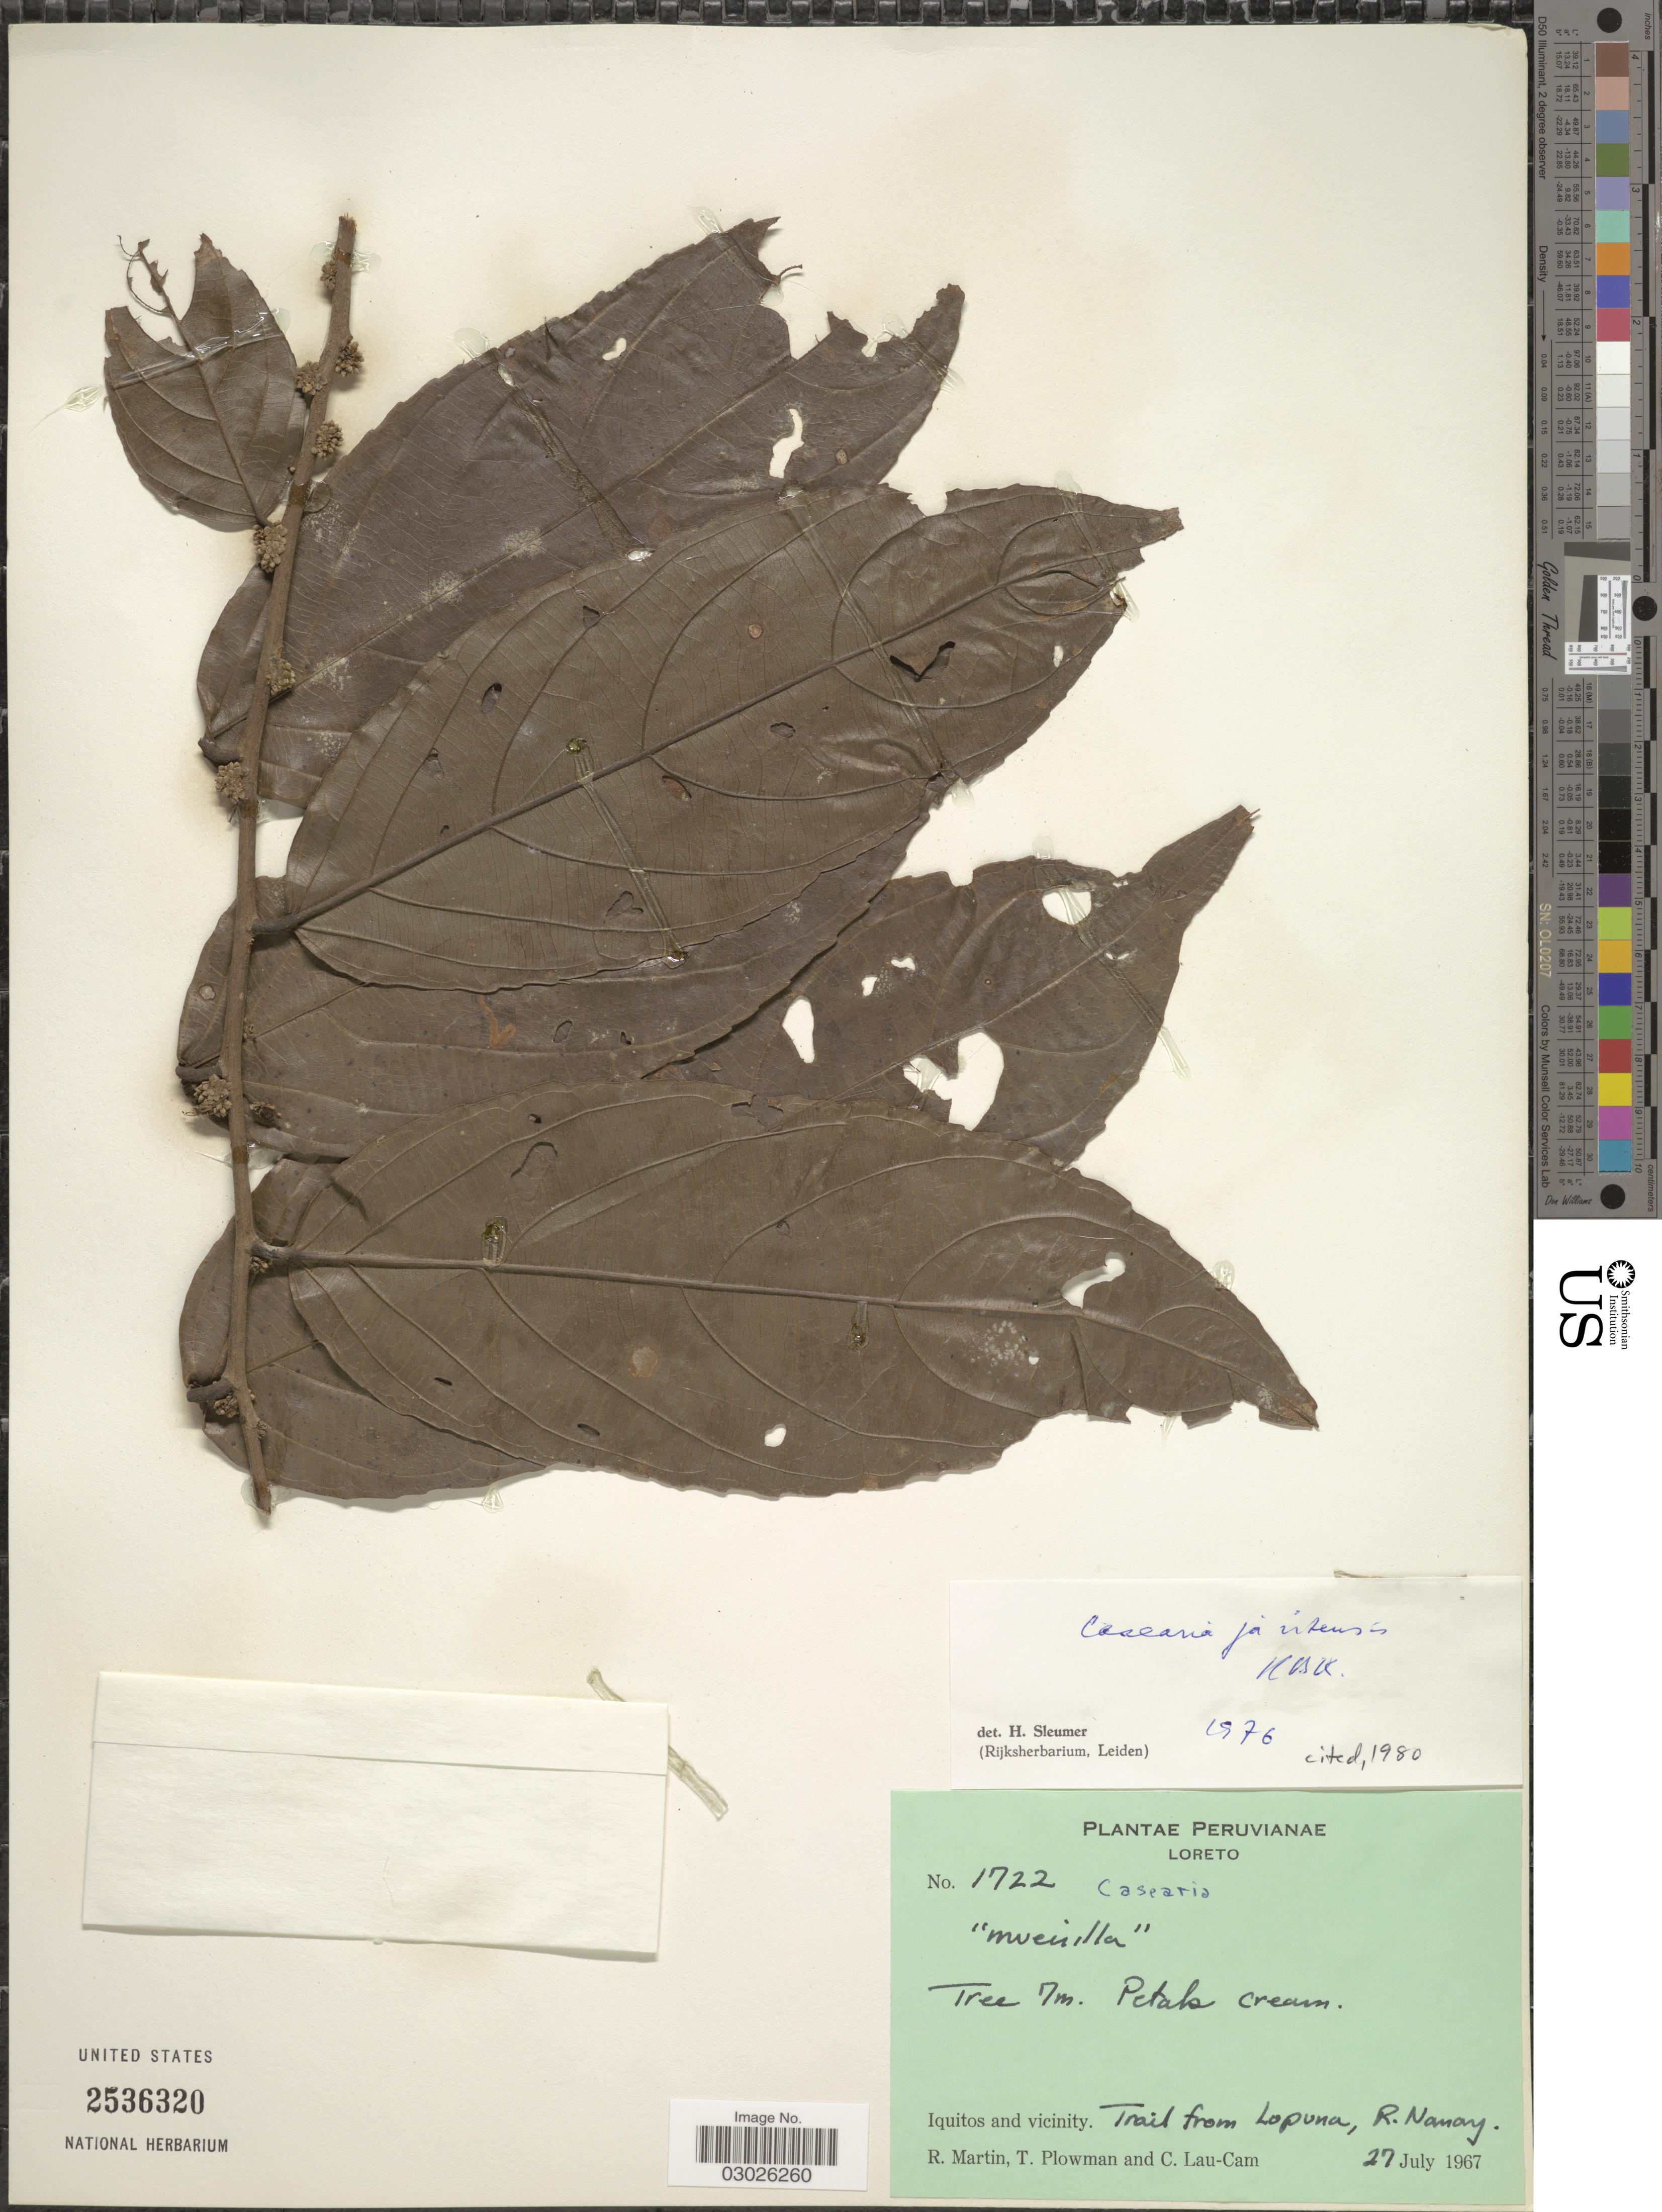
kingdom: Plantae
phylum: Tracheophyta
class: Magnoliopsida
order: Malpighiales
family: Salicaceae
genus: Piparea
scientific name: Piparea multiflora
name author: C.F. Gaertn.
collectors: R. Martin, T. Plowman & C. Lau-Cam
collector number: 1722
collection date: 1967-07-27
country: Peru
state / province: Loreto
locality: Iquitos and vicinity. Trail from Lapuna, R. Nanay.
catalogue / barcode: US 2536320